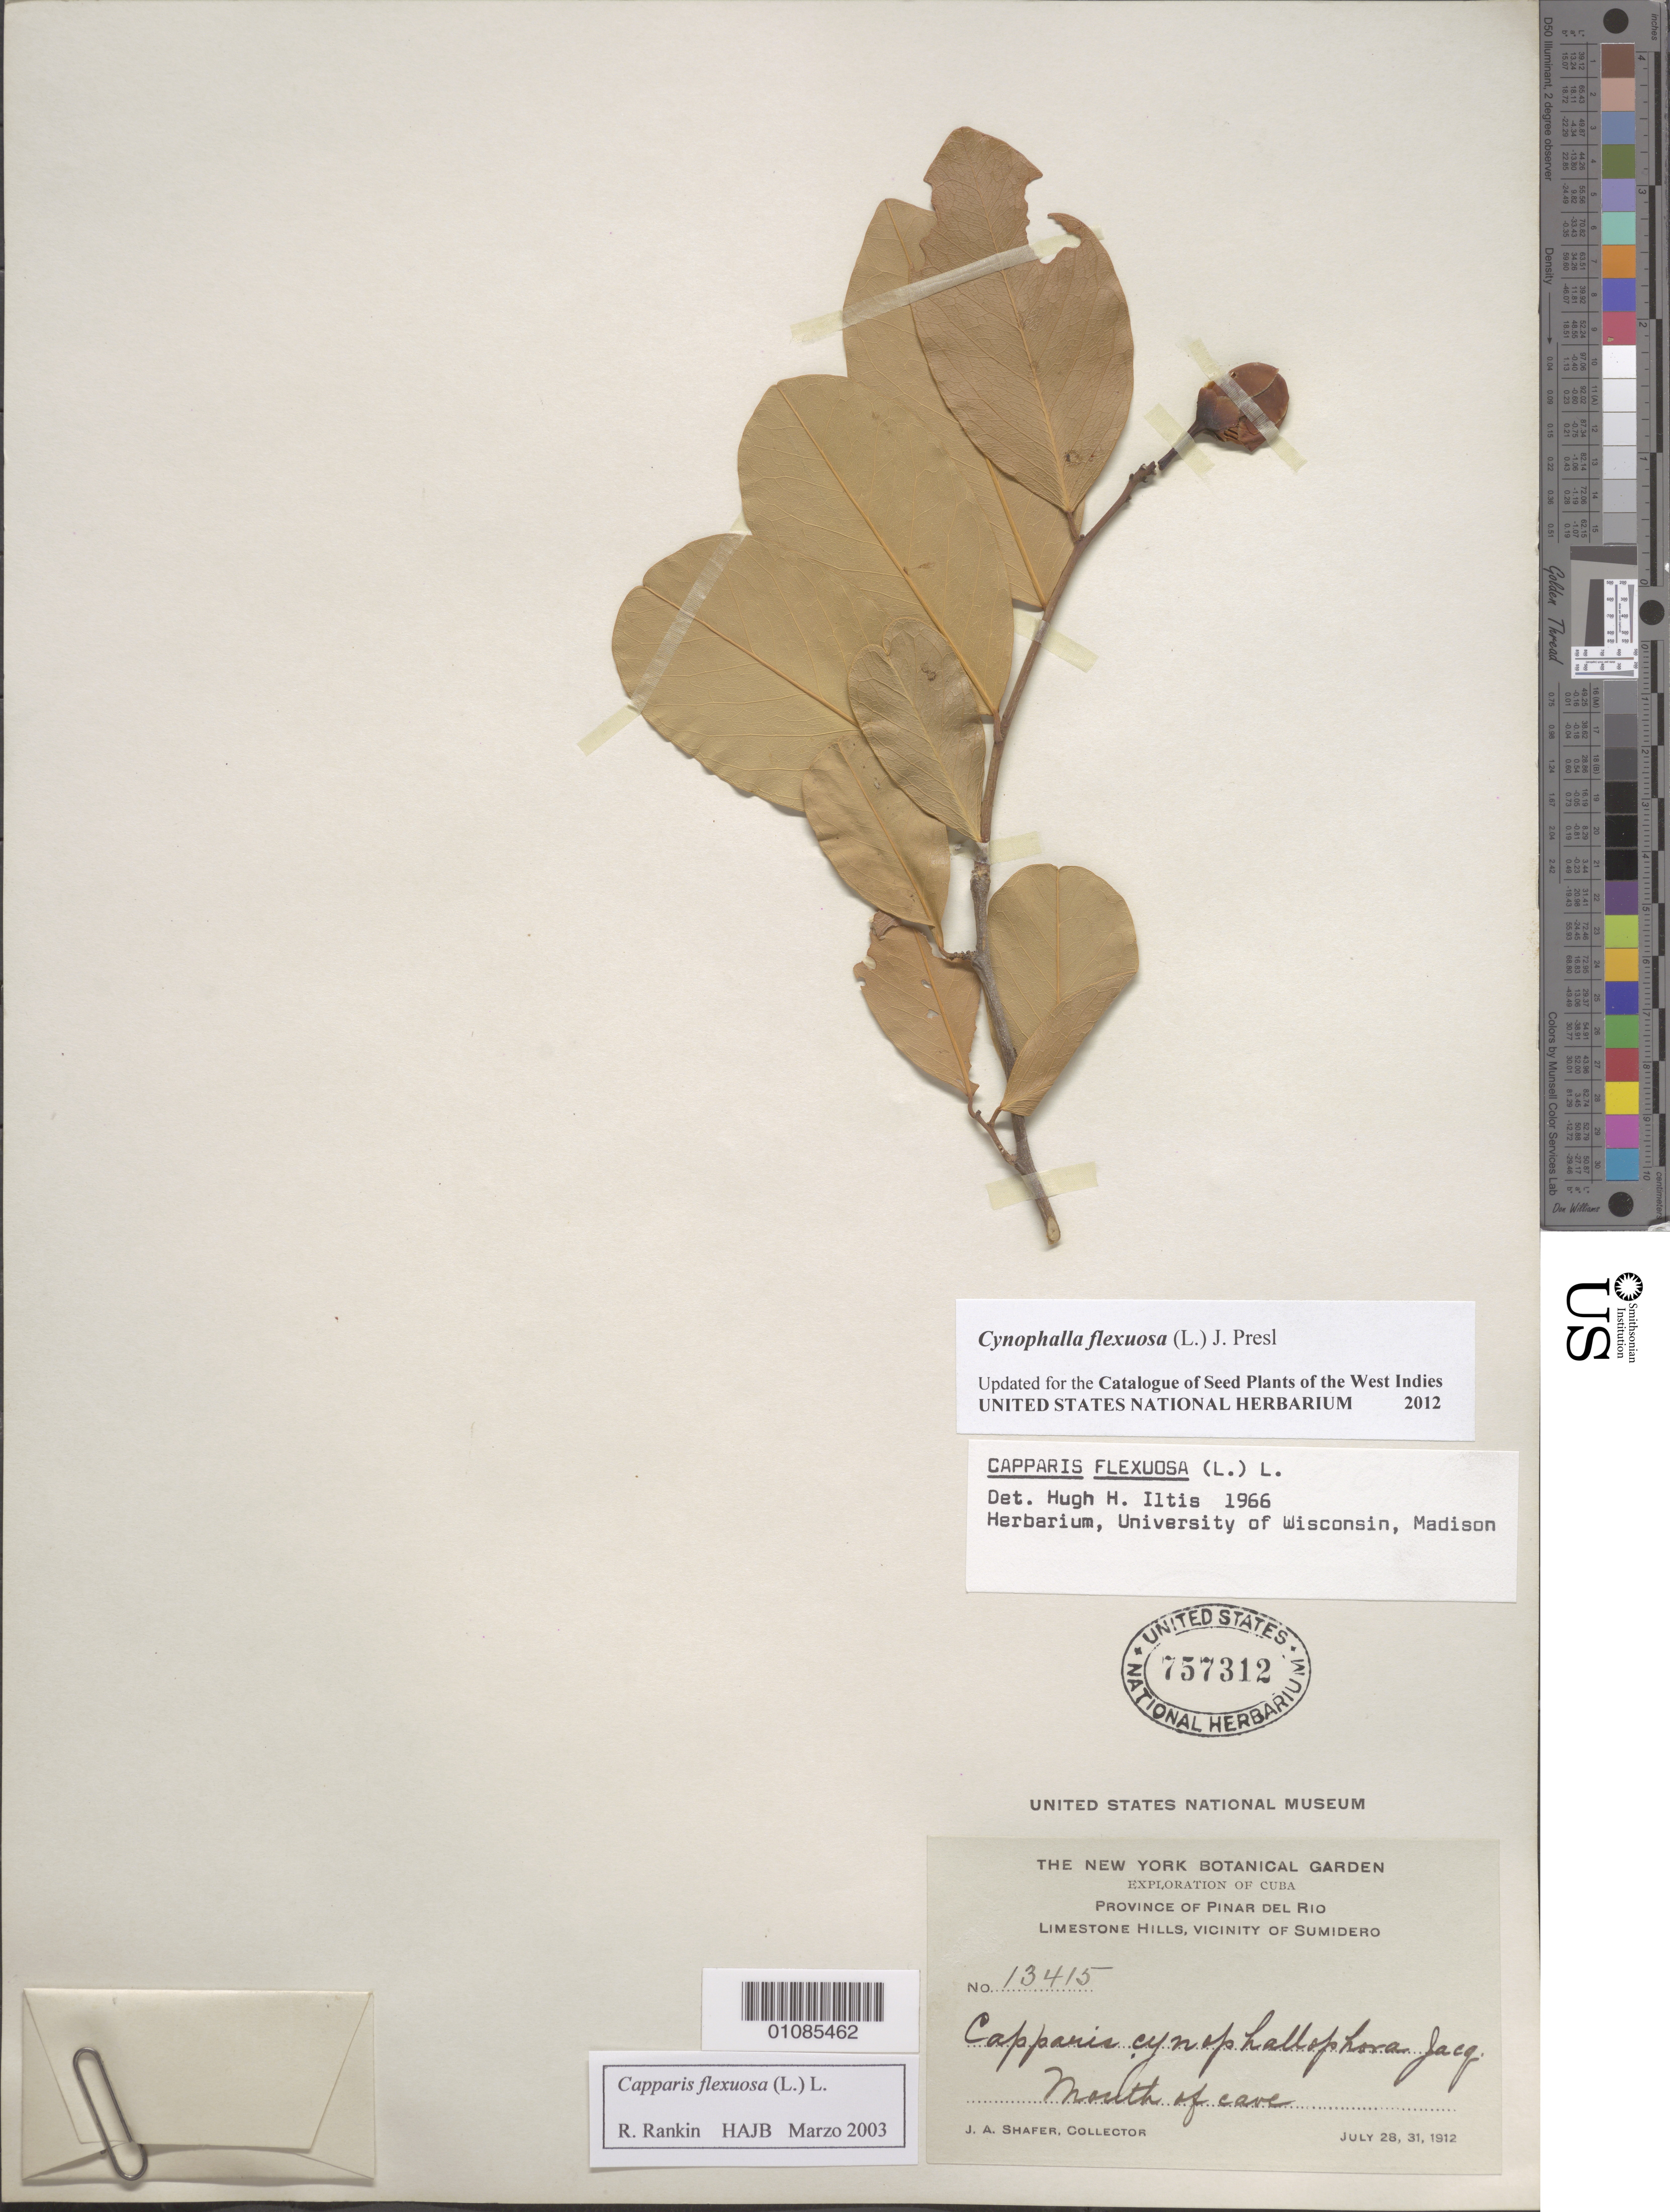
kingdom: Plantae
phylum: Tracheophyta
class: Magnoliopsida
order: Brassicales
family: Capparaceae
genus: Cynophalla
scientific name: Cynophalla flexuosa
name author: (L.) J. Presl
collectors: J. A. Shafer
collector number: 13415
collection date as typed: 28 Jul 1912 to 31 Jul 1912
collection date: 1912-07-28/1912-07-31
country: Cuba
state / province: Pinar del Rio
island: Cuba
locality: Limestone Hills, Vicinity of Sumidero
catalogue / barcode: US 757312